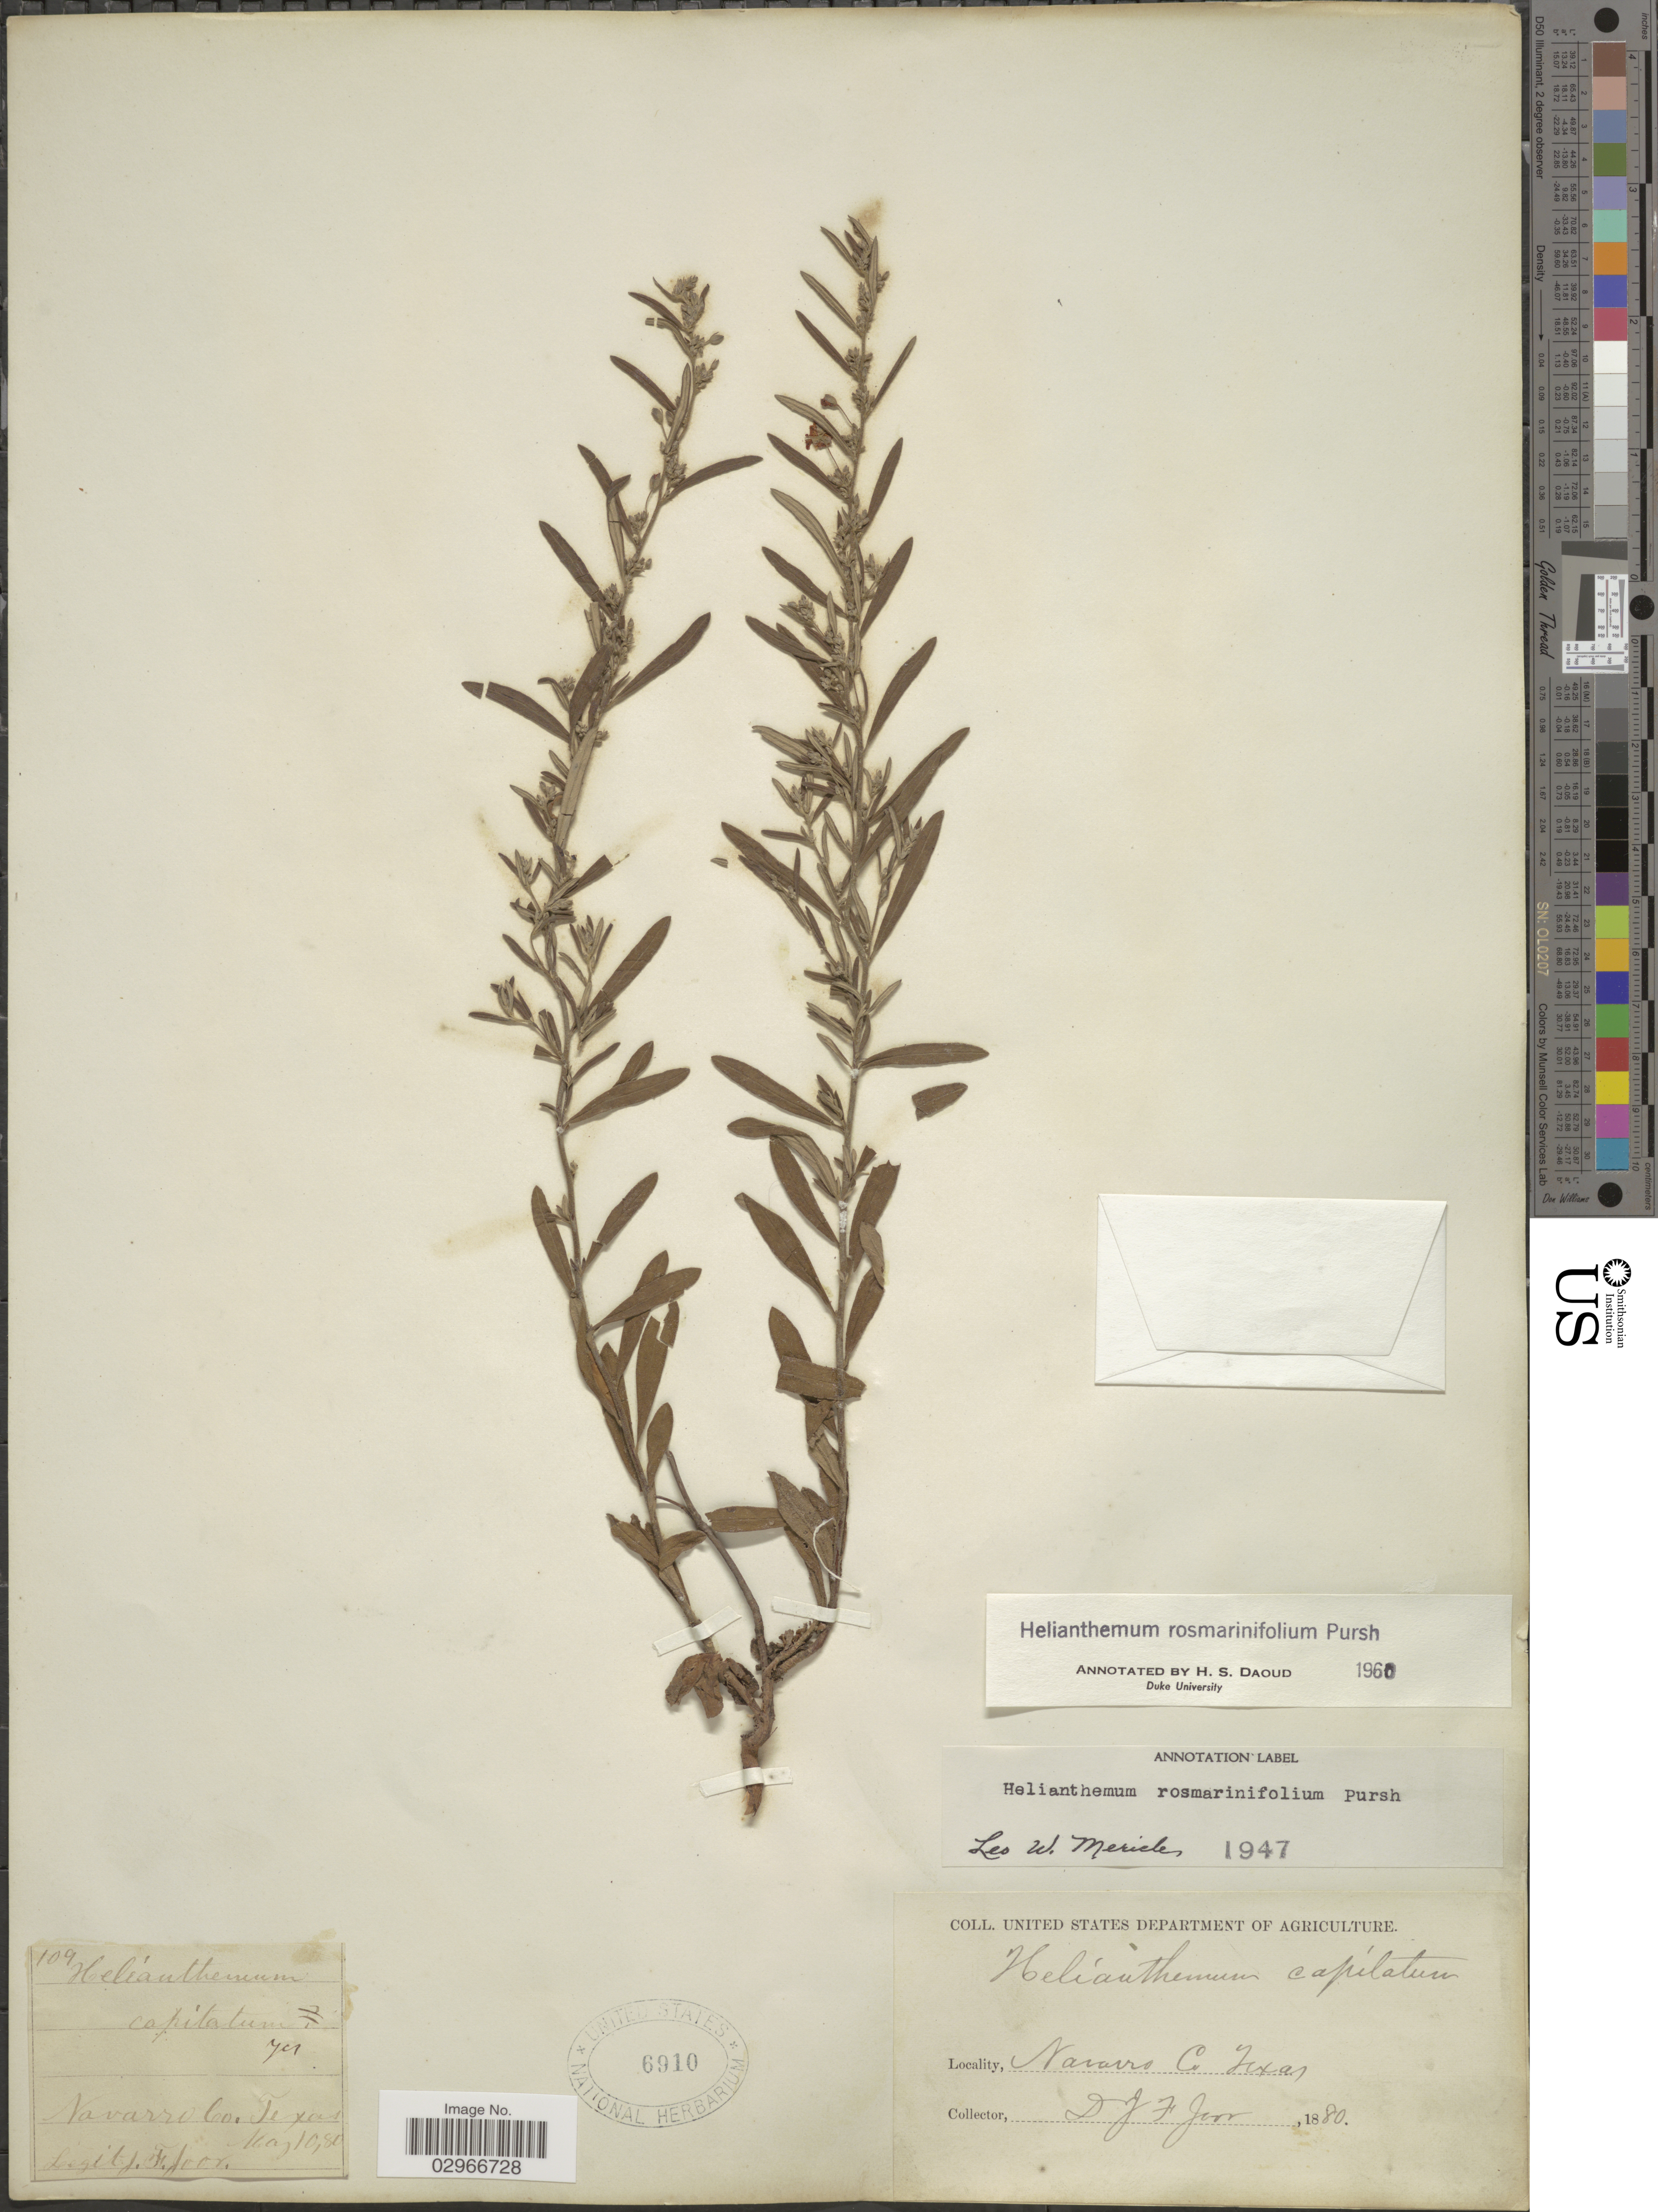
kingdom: Plantae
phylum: Tracheophyta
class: Magnoliopsida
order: Malvales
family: Cistaceae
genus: Helianthemum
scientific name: Helianthemum rosmarinifolium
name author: Pursh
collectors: J. F. Joor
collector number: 109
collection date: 1880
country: United States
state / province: Texas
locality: Navarro Co.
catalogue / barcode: US 6910